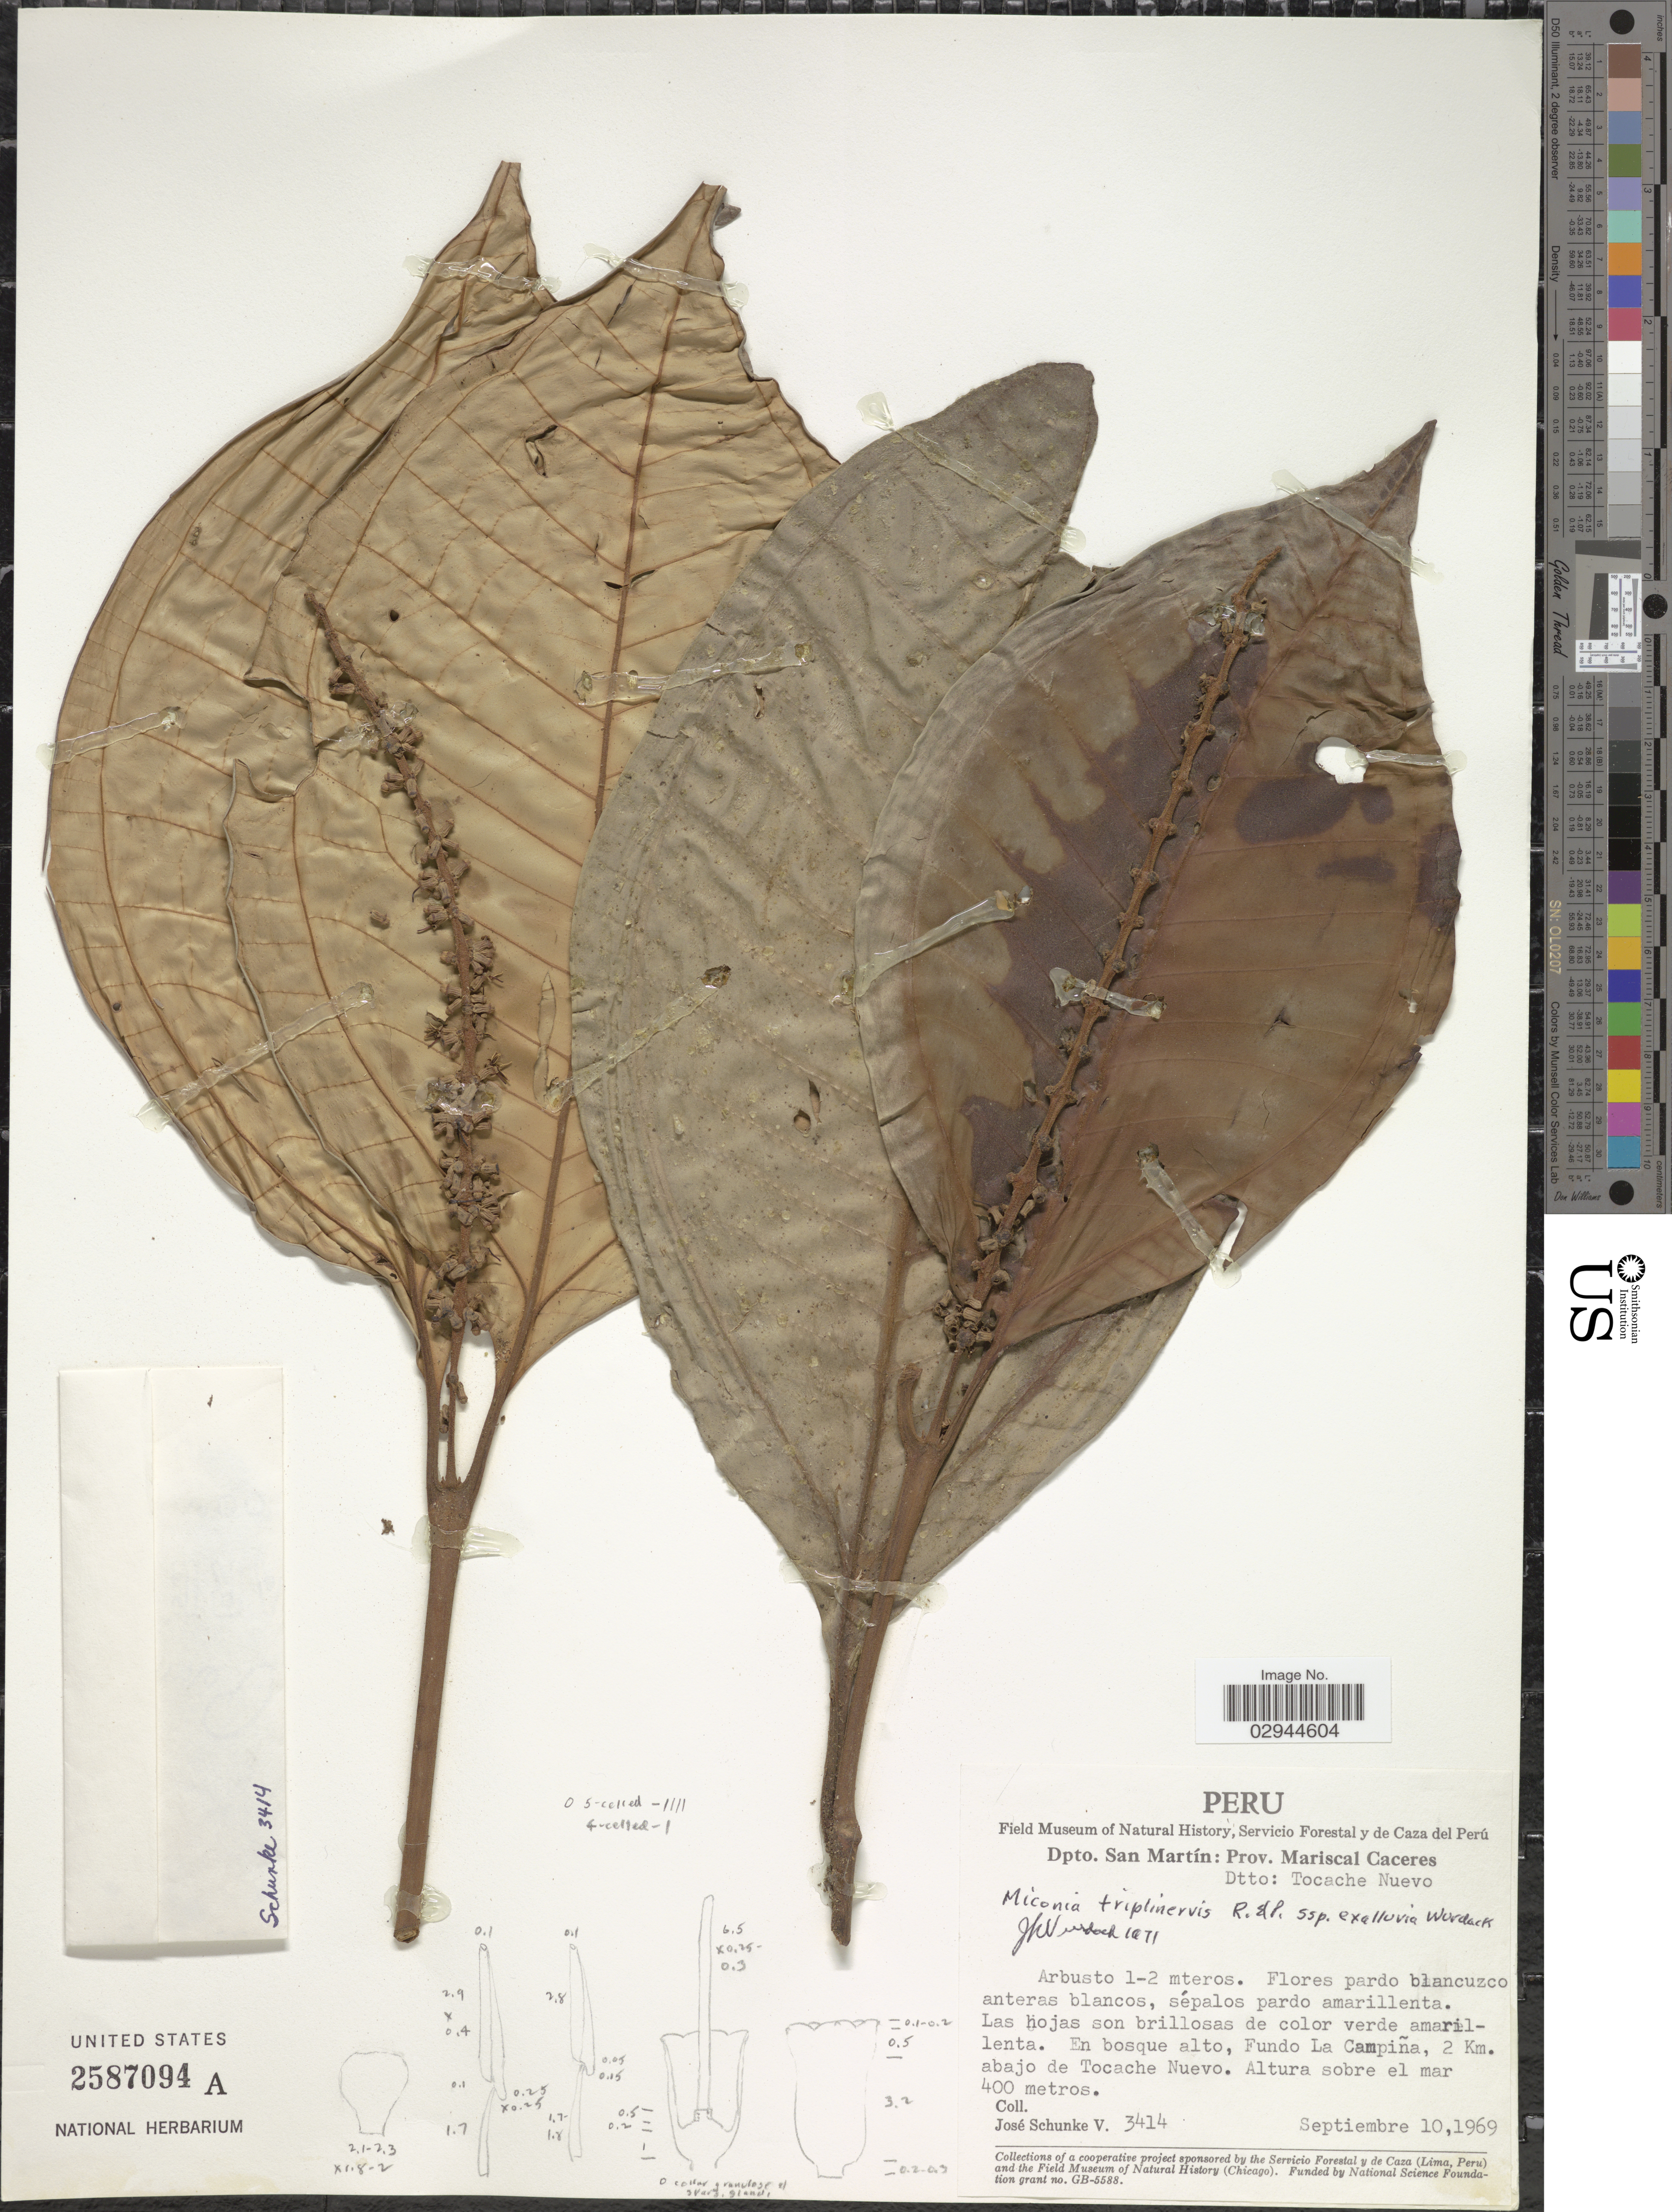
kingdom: Plantae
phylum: Tracheophyta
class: Magnoliopsida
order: Myrtales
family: Melastomataceae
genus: Miconia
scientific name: Miconia triplinervis subsp. exalluvia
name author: Wurdack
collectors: J. Schunke Vigo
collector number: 3414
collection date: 1969-09-10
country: Peru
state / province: San Martín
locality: Dpto. San Martín, Prov. Mariscal Caceres, Dtto. Tocache Nuevo, En bosque alto, Fundo La Campiña, 2 Km. abajo de Tocache Nuevo.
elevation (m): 400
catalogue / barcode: US 2587094A